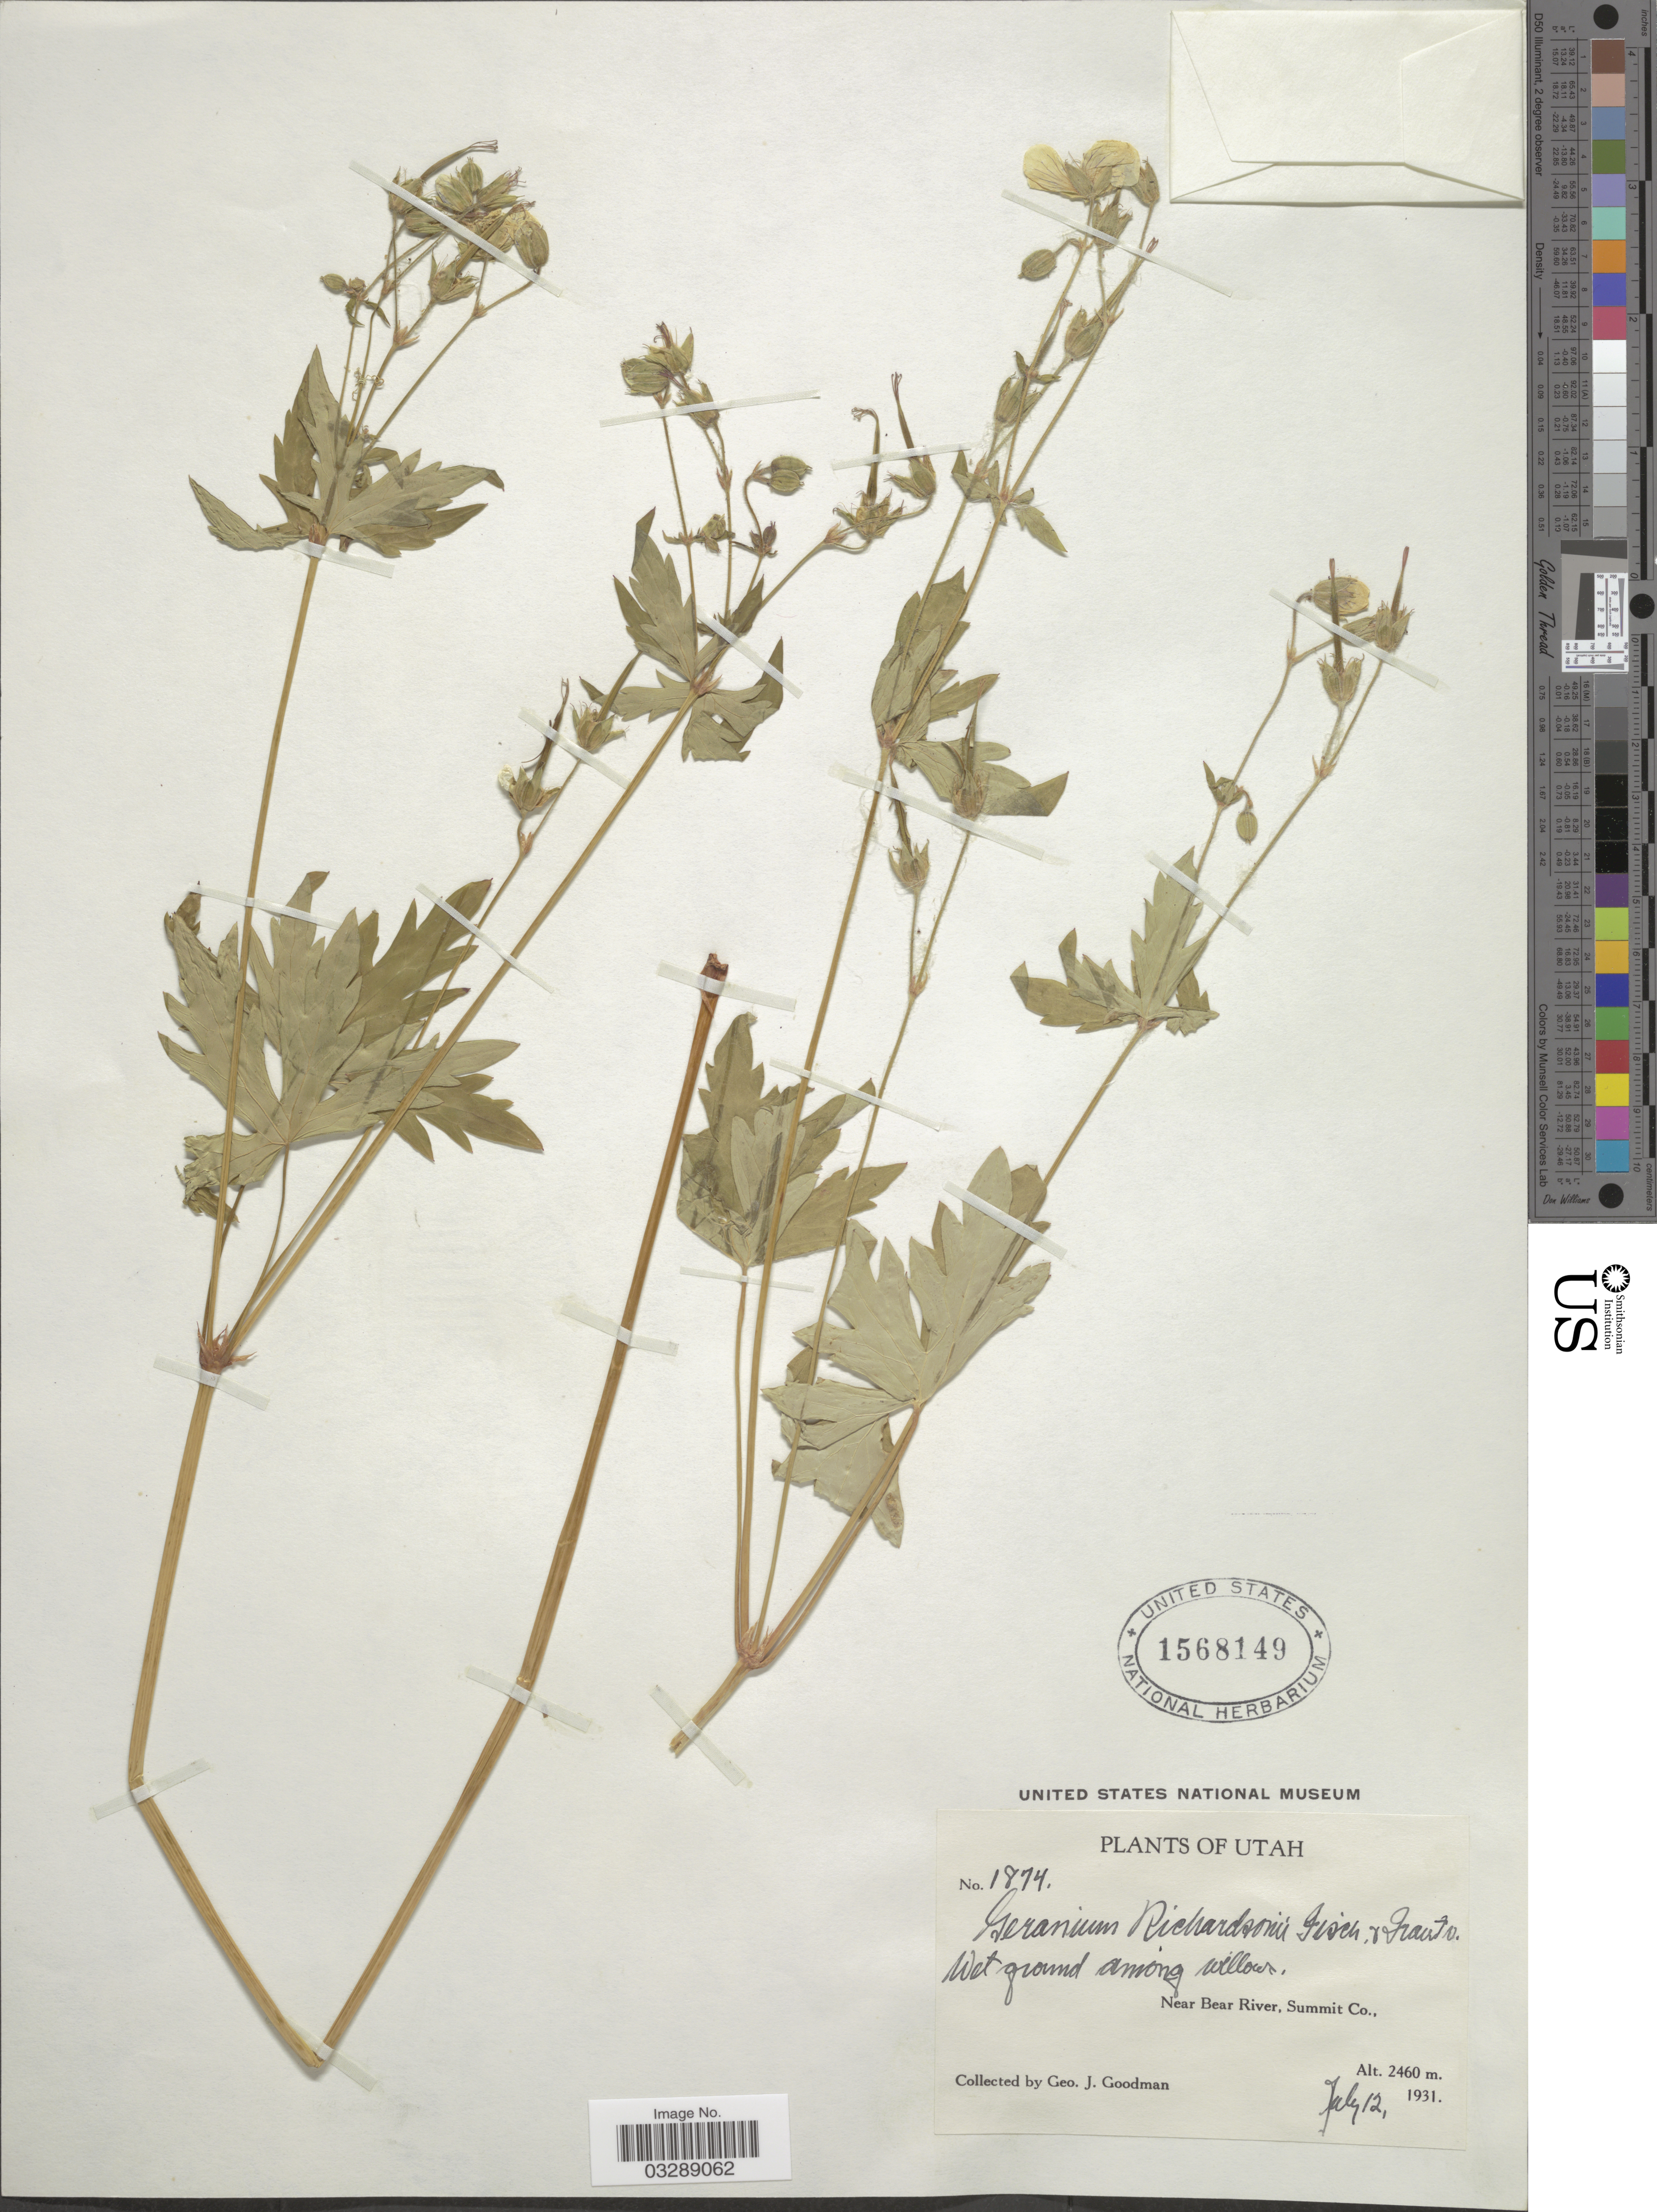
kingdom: Plantae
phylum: Tracheophyta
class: Magnoliopsida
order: Geraniales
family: Geraniaceae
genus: Geranium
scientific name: Geranium richardsonii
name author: Fisch. & Trautv.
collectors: G. J. Goodman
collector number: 1874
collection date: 1931-07-12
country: United States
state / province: Utah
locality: Near Bear River, Summit Co.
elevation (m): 2460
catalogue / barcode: US 1568149